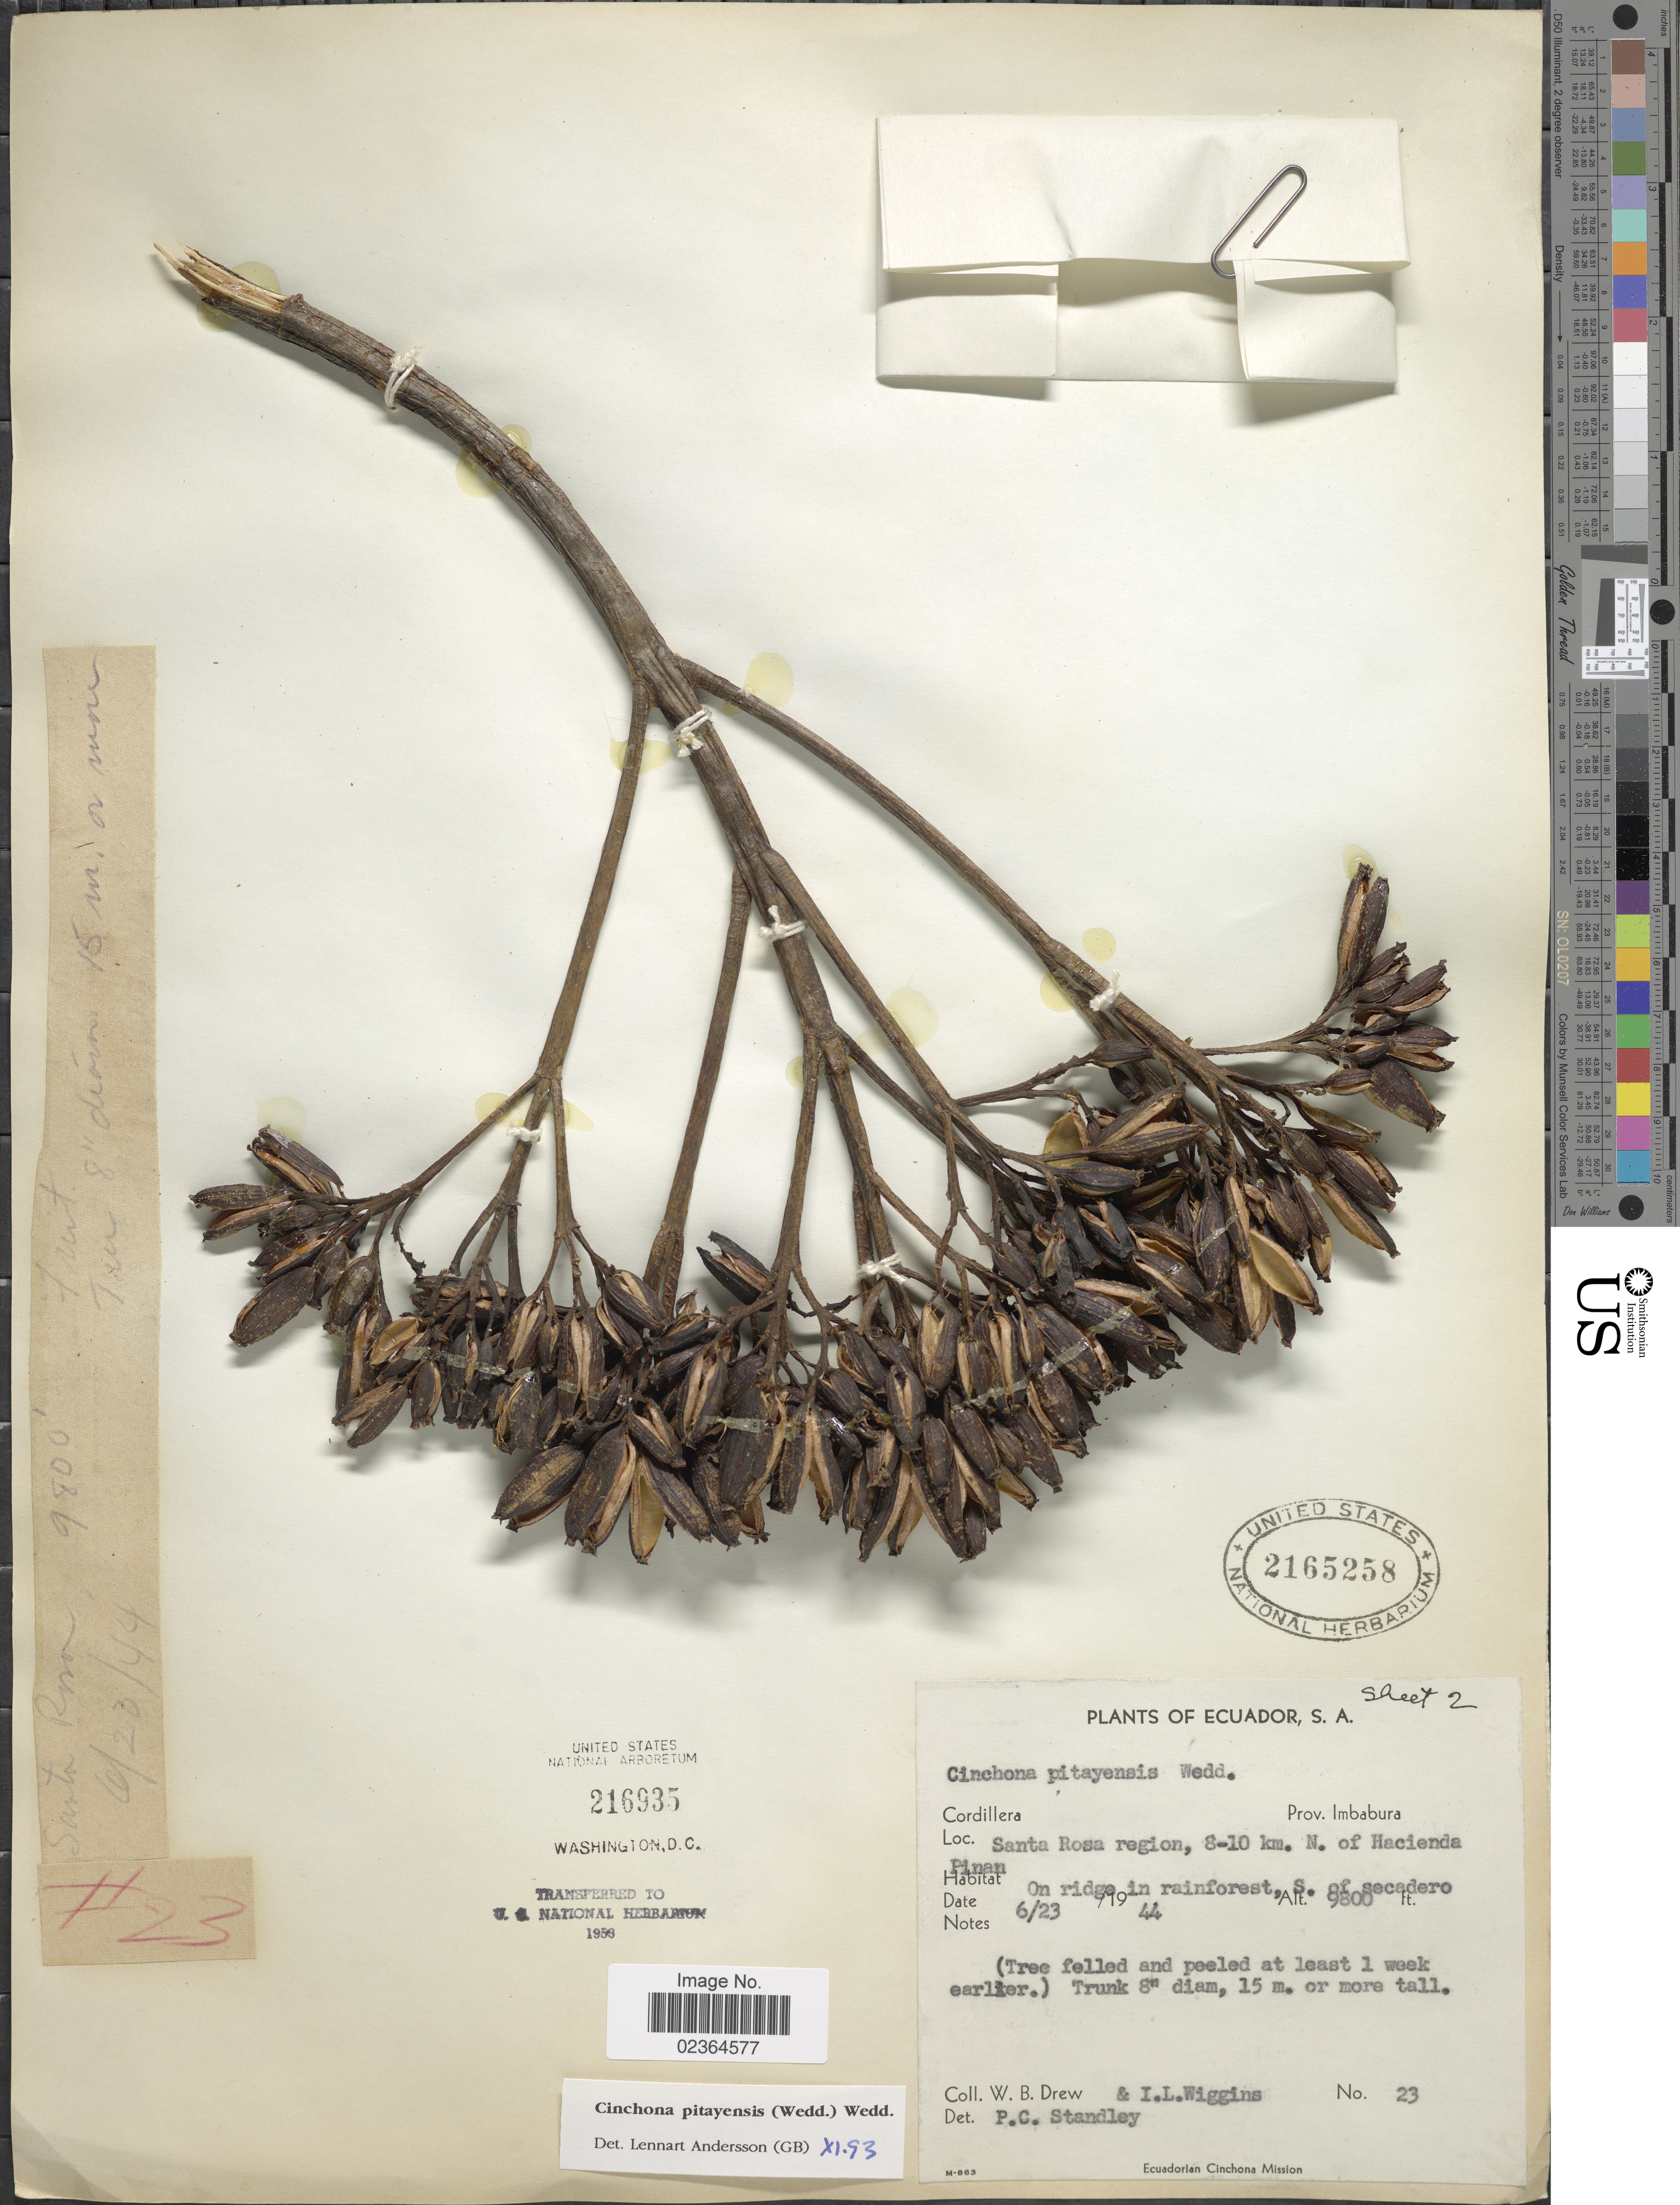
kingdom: Plantae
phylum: Tracheophyta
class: Magnoliopsida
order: Gentianales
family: Rubiaceae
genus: Cinchona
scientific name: Cinchona pitayensis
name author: Wedd.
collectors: W. B. Drew & I. L. Wiggins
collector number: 23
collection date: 1944-06-23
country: Ecuador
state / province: Imbabura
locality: Cordillera. Santa Rosa region, 8-10 km. N. of Hacienda Pinan, S. of secadero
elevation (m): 2987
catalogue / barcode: US 2165258